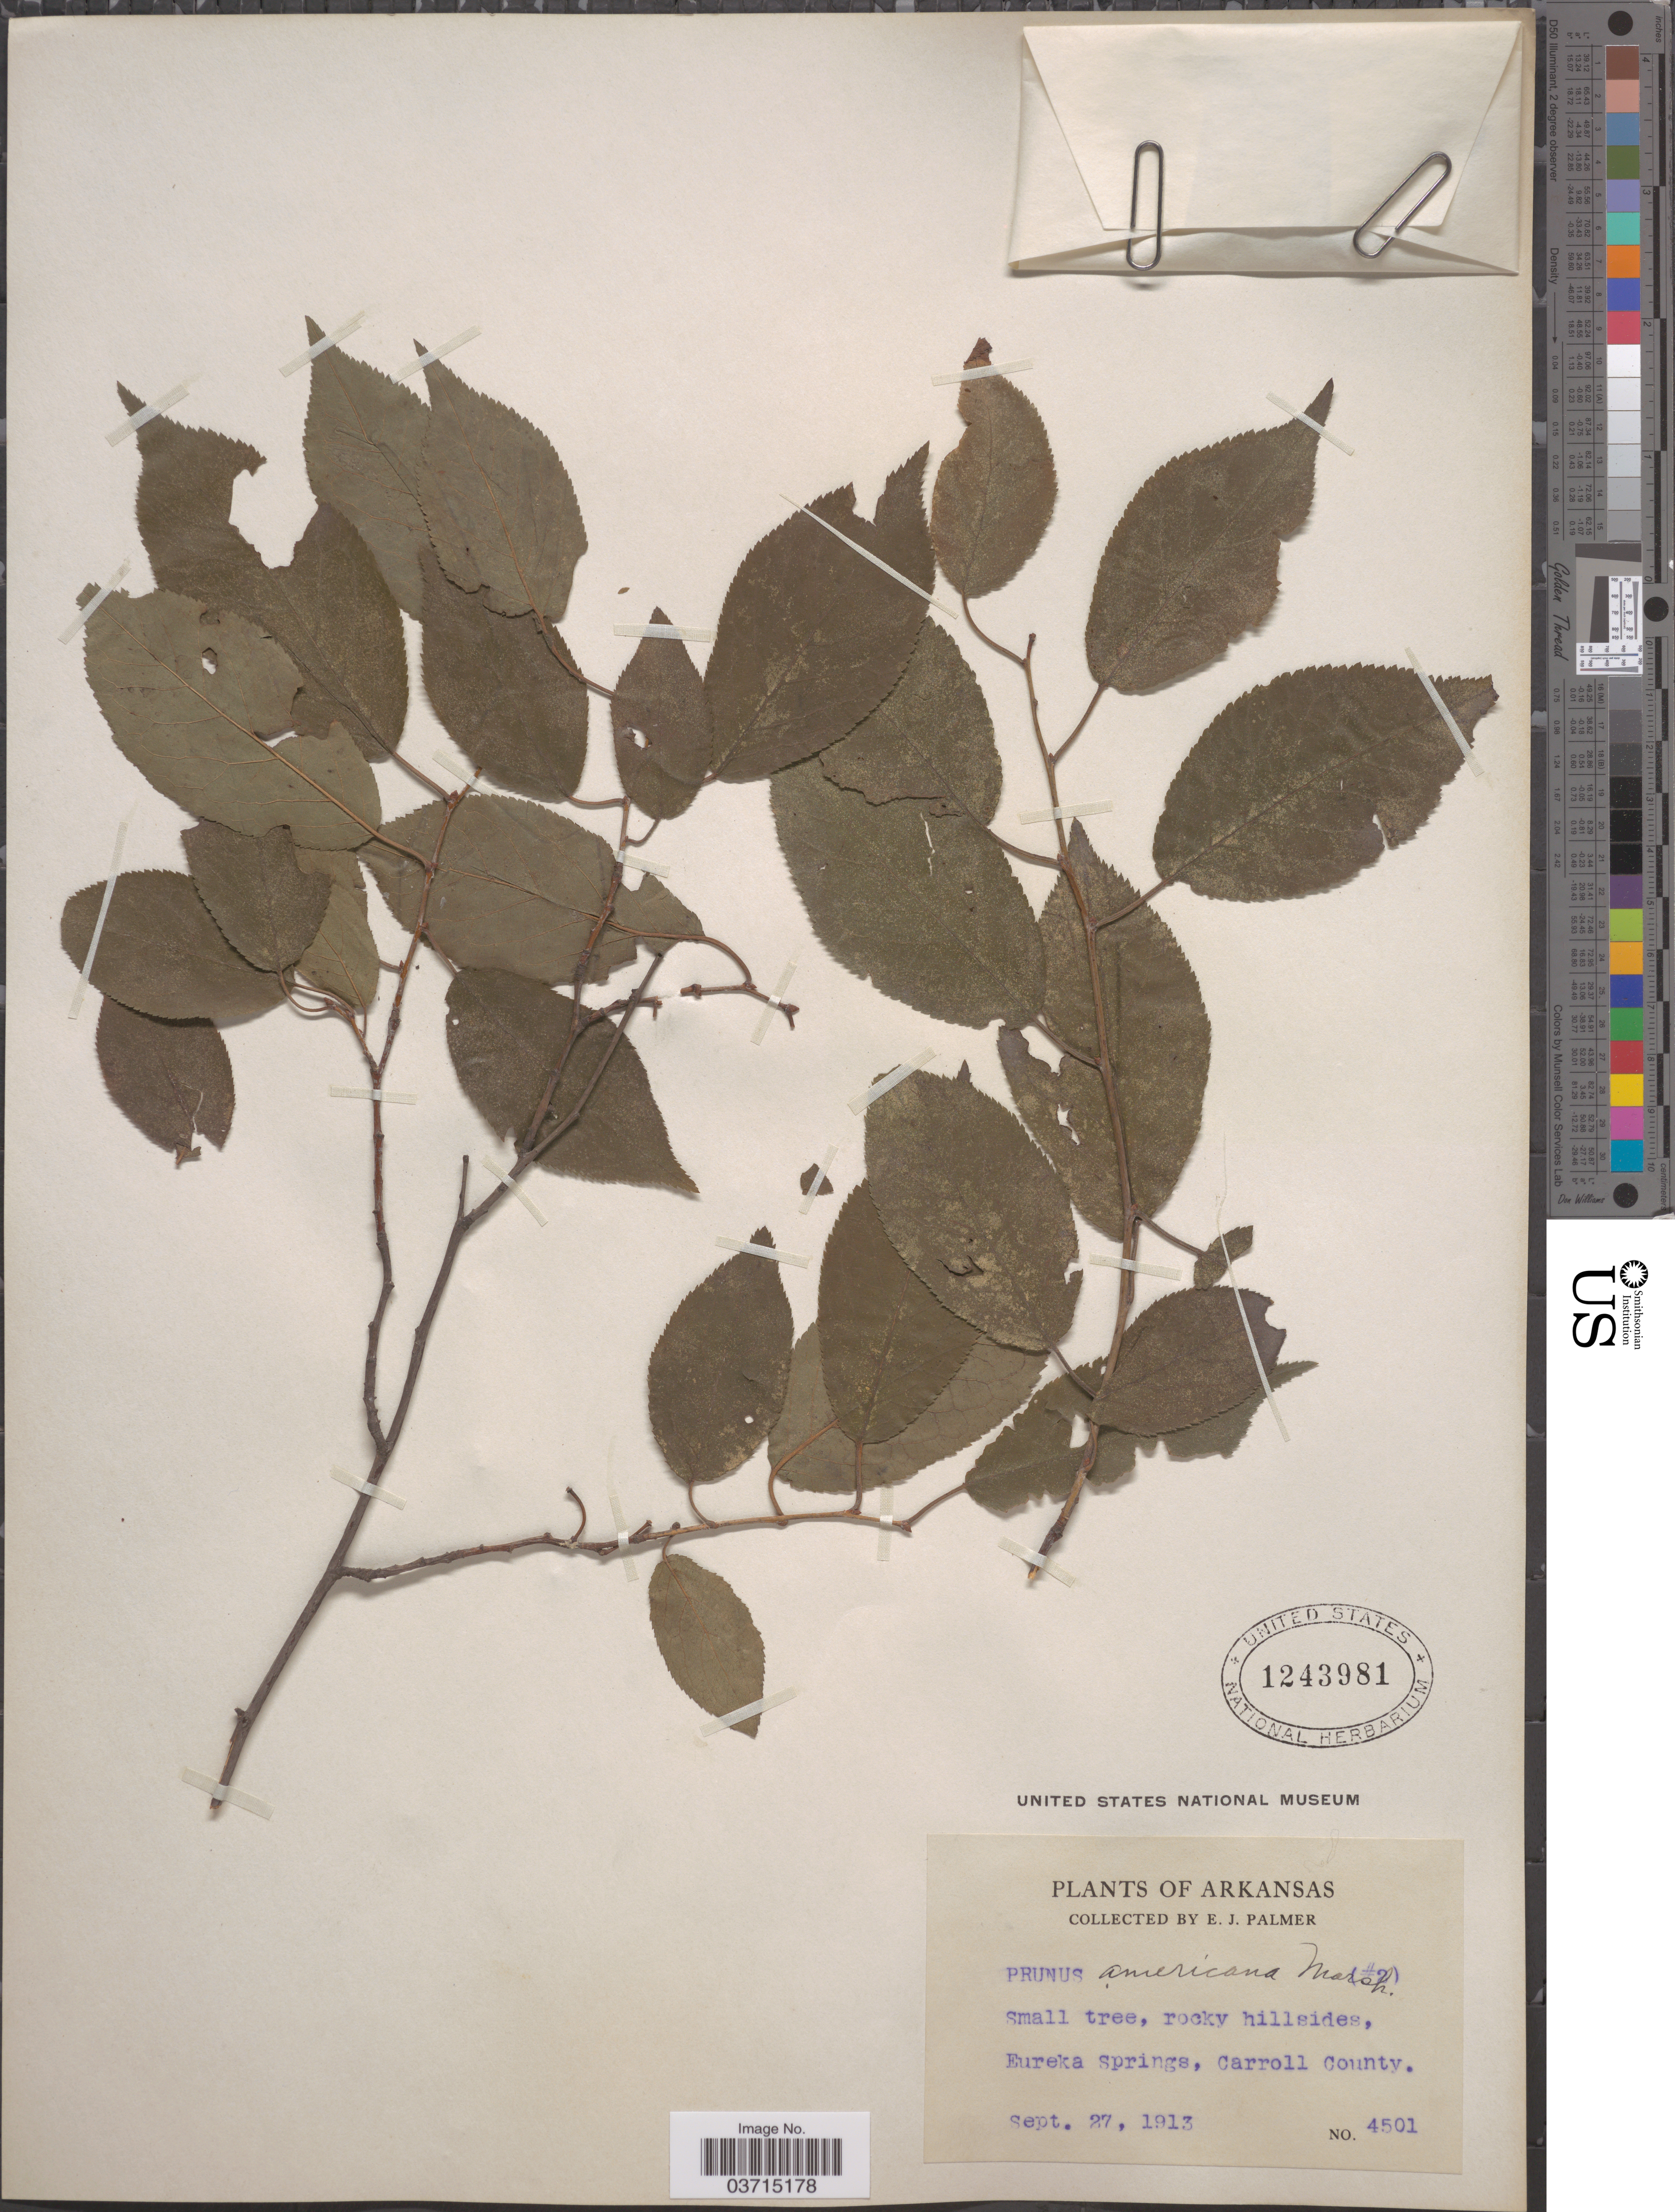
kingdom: Plantae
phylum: Tracheophyta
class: Magnoliopsida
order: Rosales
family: Rosaceae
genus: Prunus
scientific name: Prunus americana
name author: Marshall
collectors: E. J. Palmer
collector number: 4501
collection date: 1913-09-27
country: United States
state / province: Arkansas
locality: Eureka Springs, Carroll County.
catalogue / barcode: US 1243981